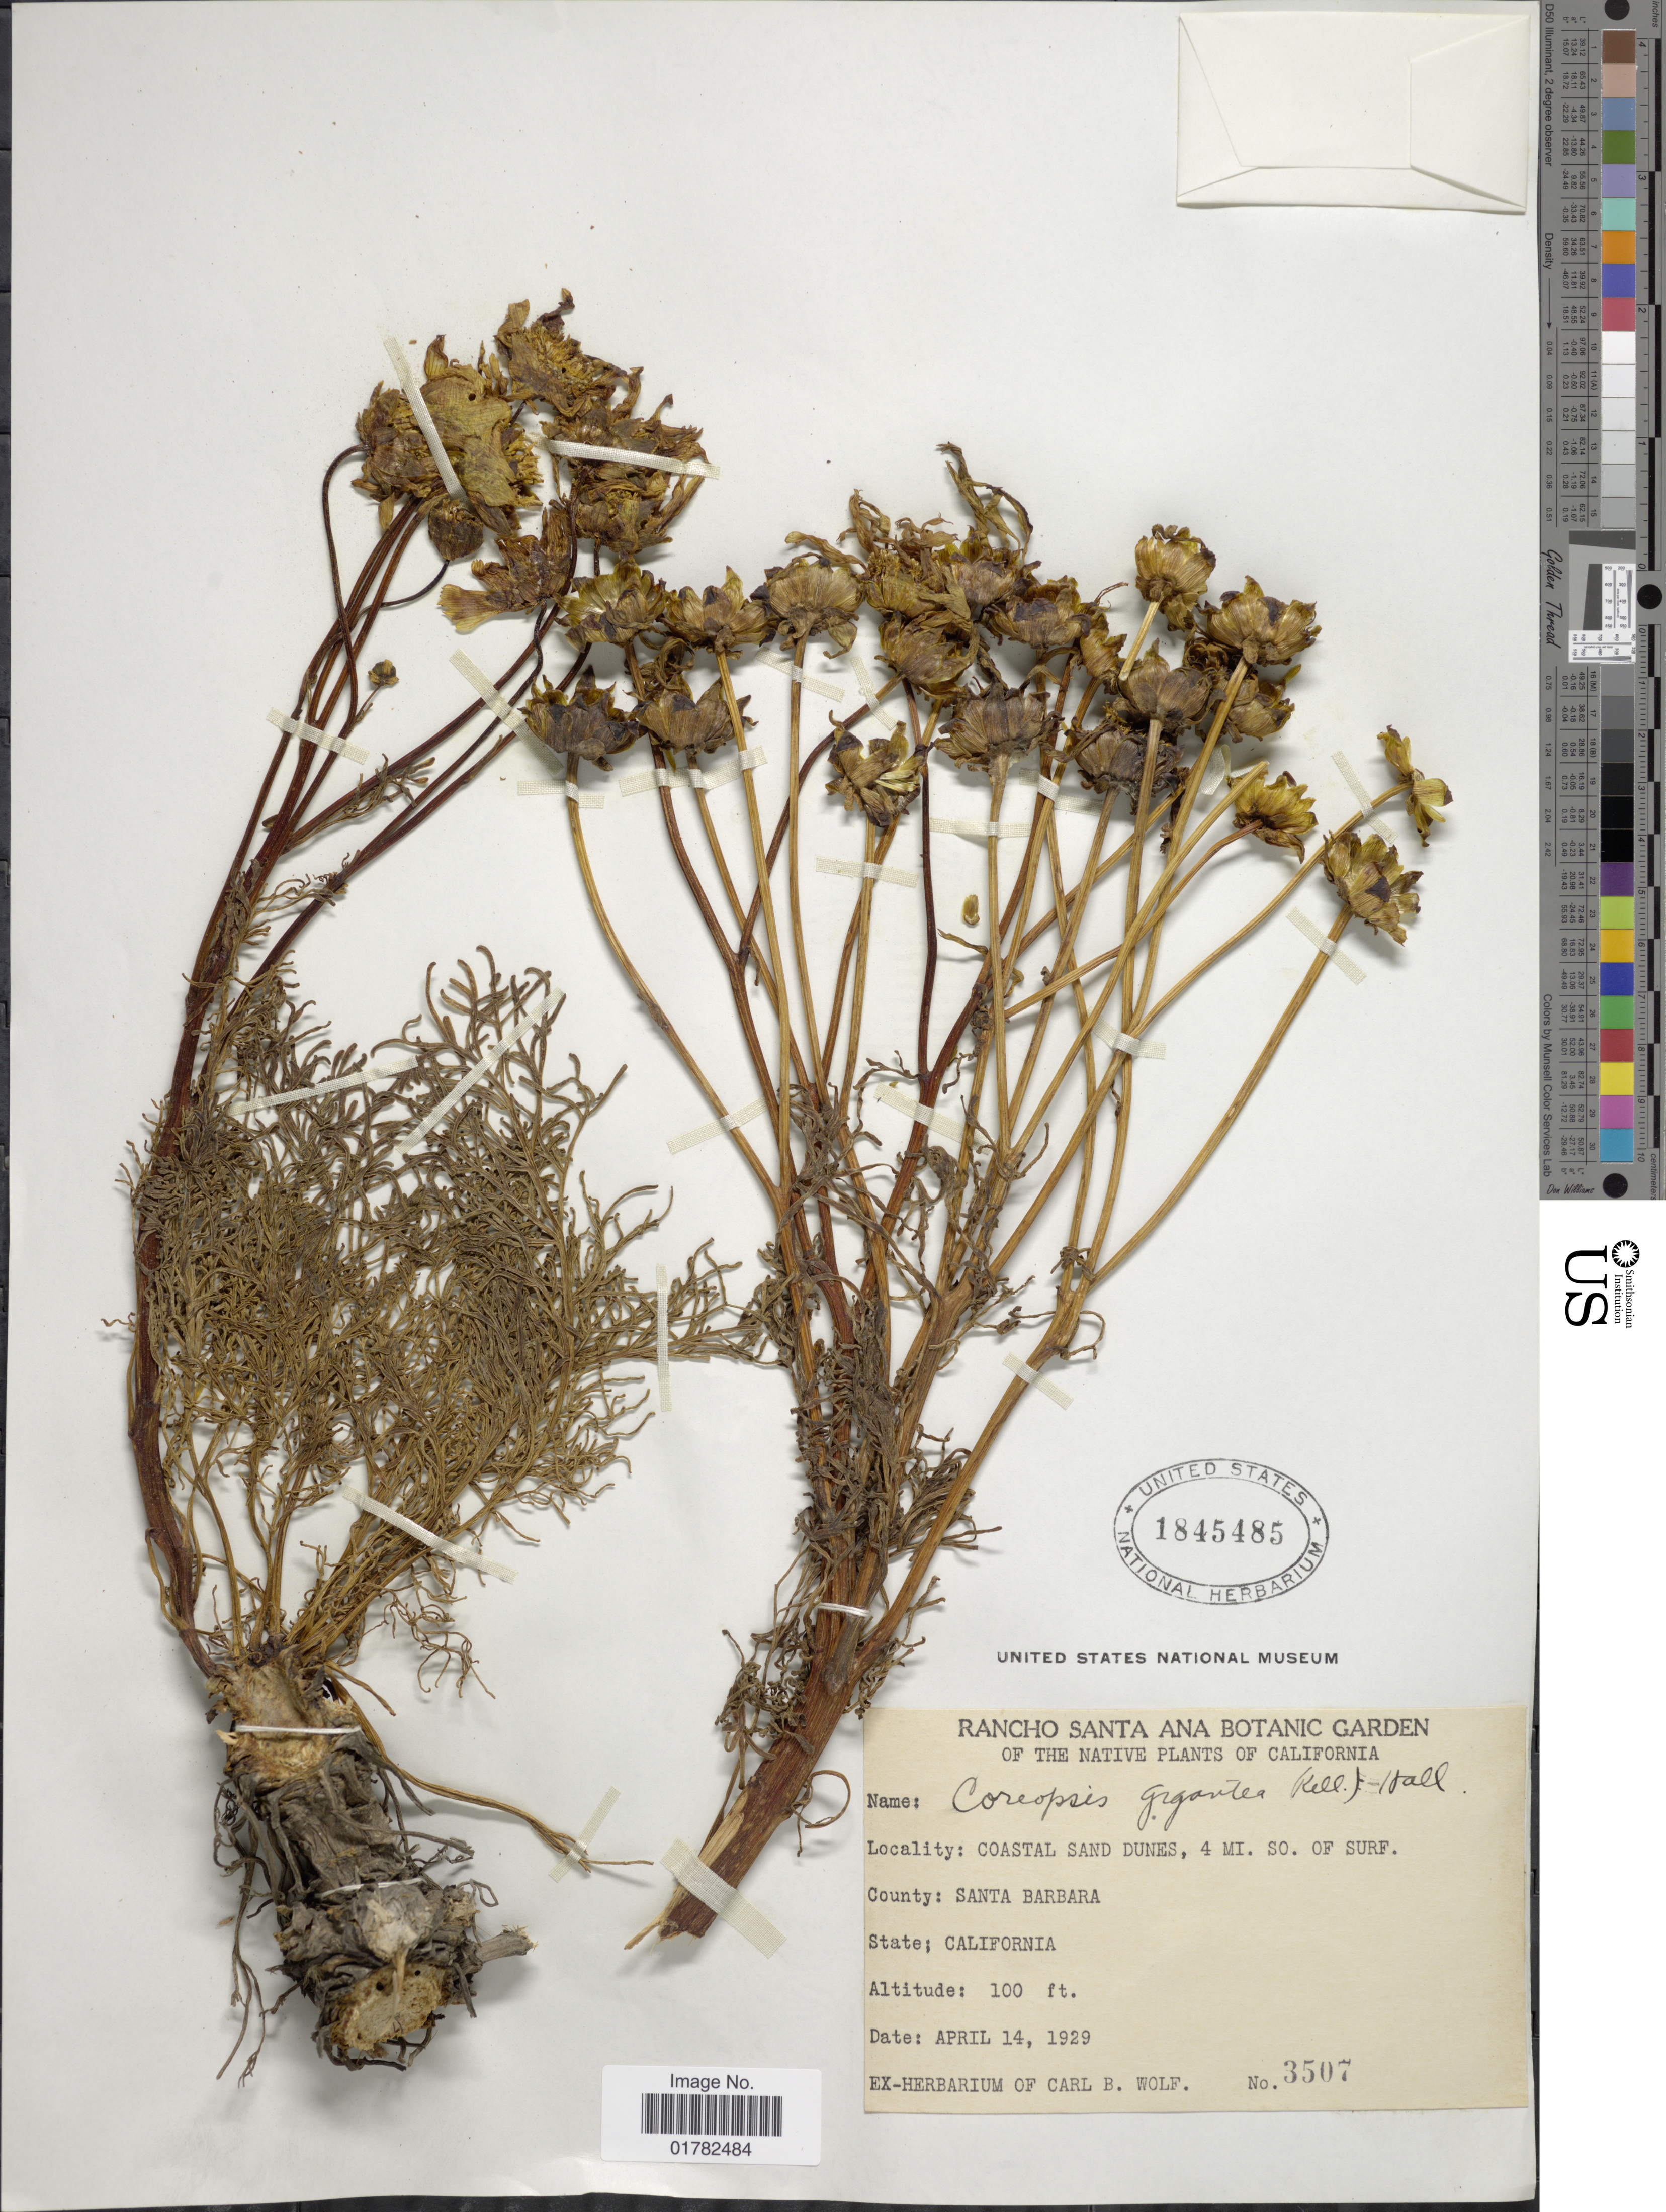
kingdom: Plantae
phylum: Tracheophyta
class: Magnoliopsida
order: Asterales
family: Asteraceae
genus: Coreopsis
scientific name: Coreopsis gigantea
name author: (Kellogg) H.M. Hall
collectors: ex herb. Carl B. Wolf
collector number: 3507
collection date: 1929-04-14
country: United States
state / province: California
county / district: Santa Barbara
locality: Santa Ana Botanic Garden, Coastal Sand Dunes, 4 mi. SO. of Surf. County Santa Barbara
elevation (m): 30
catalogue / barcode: US 1845485